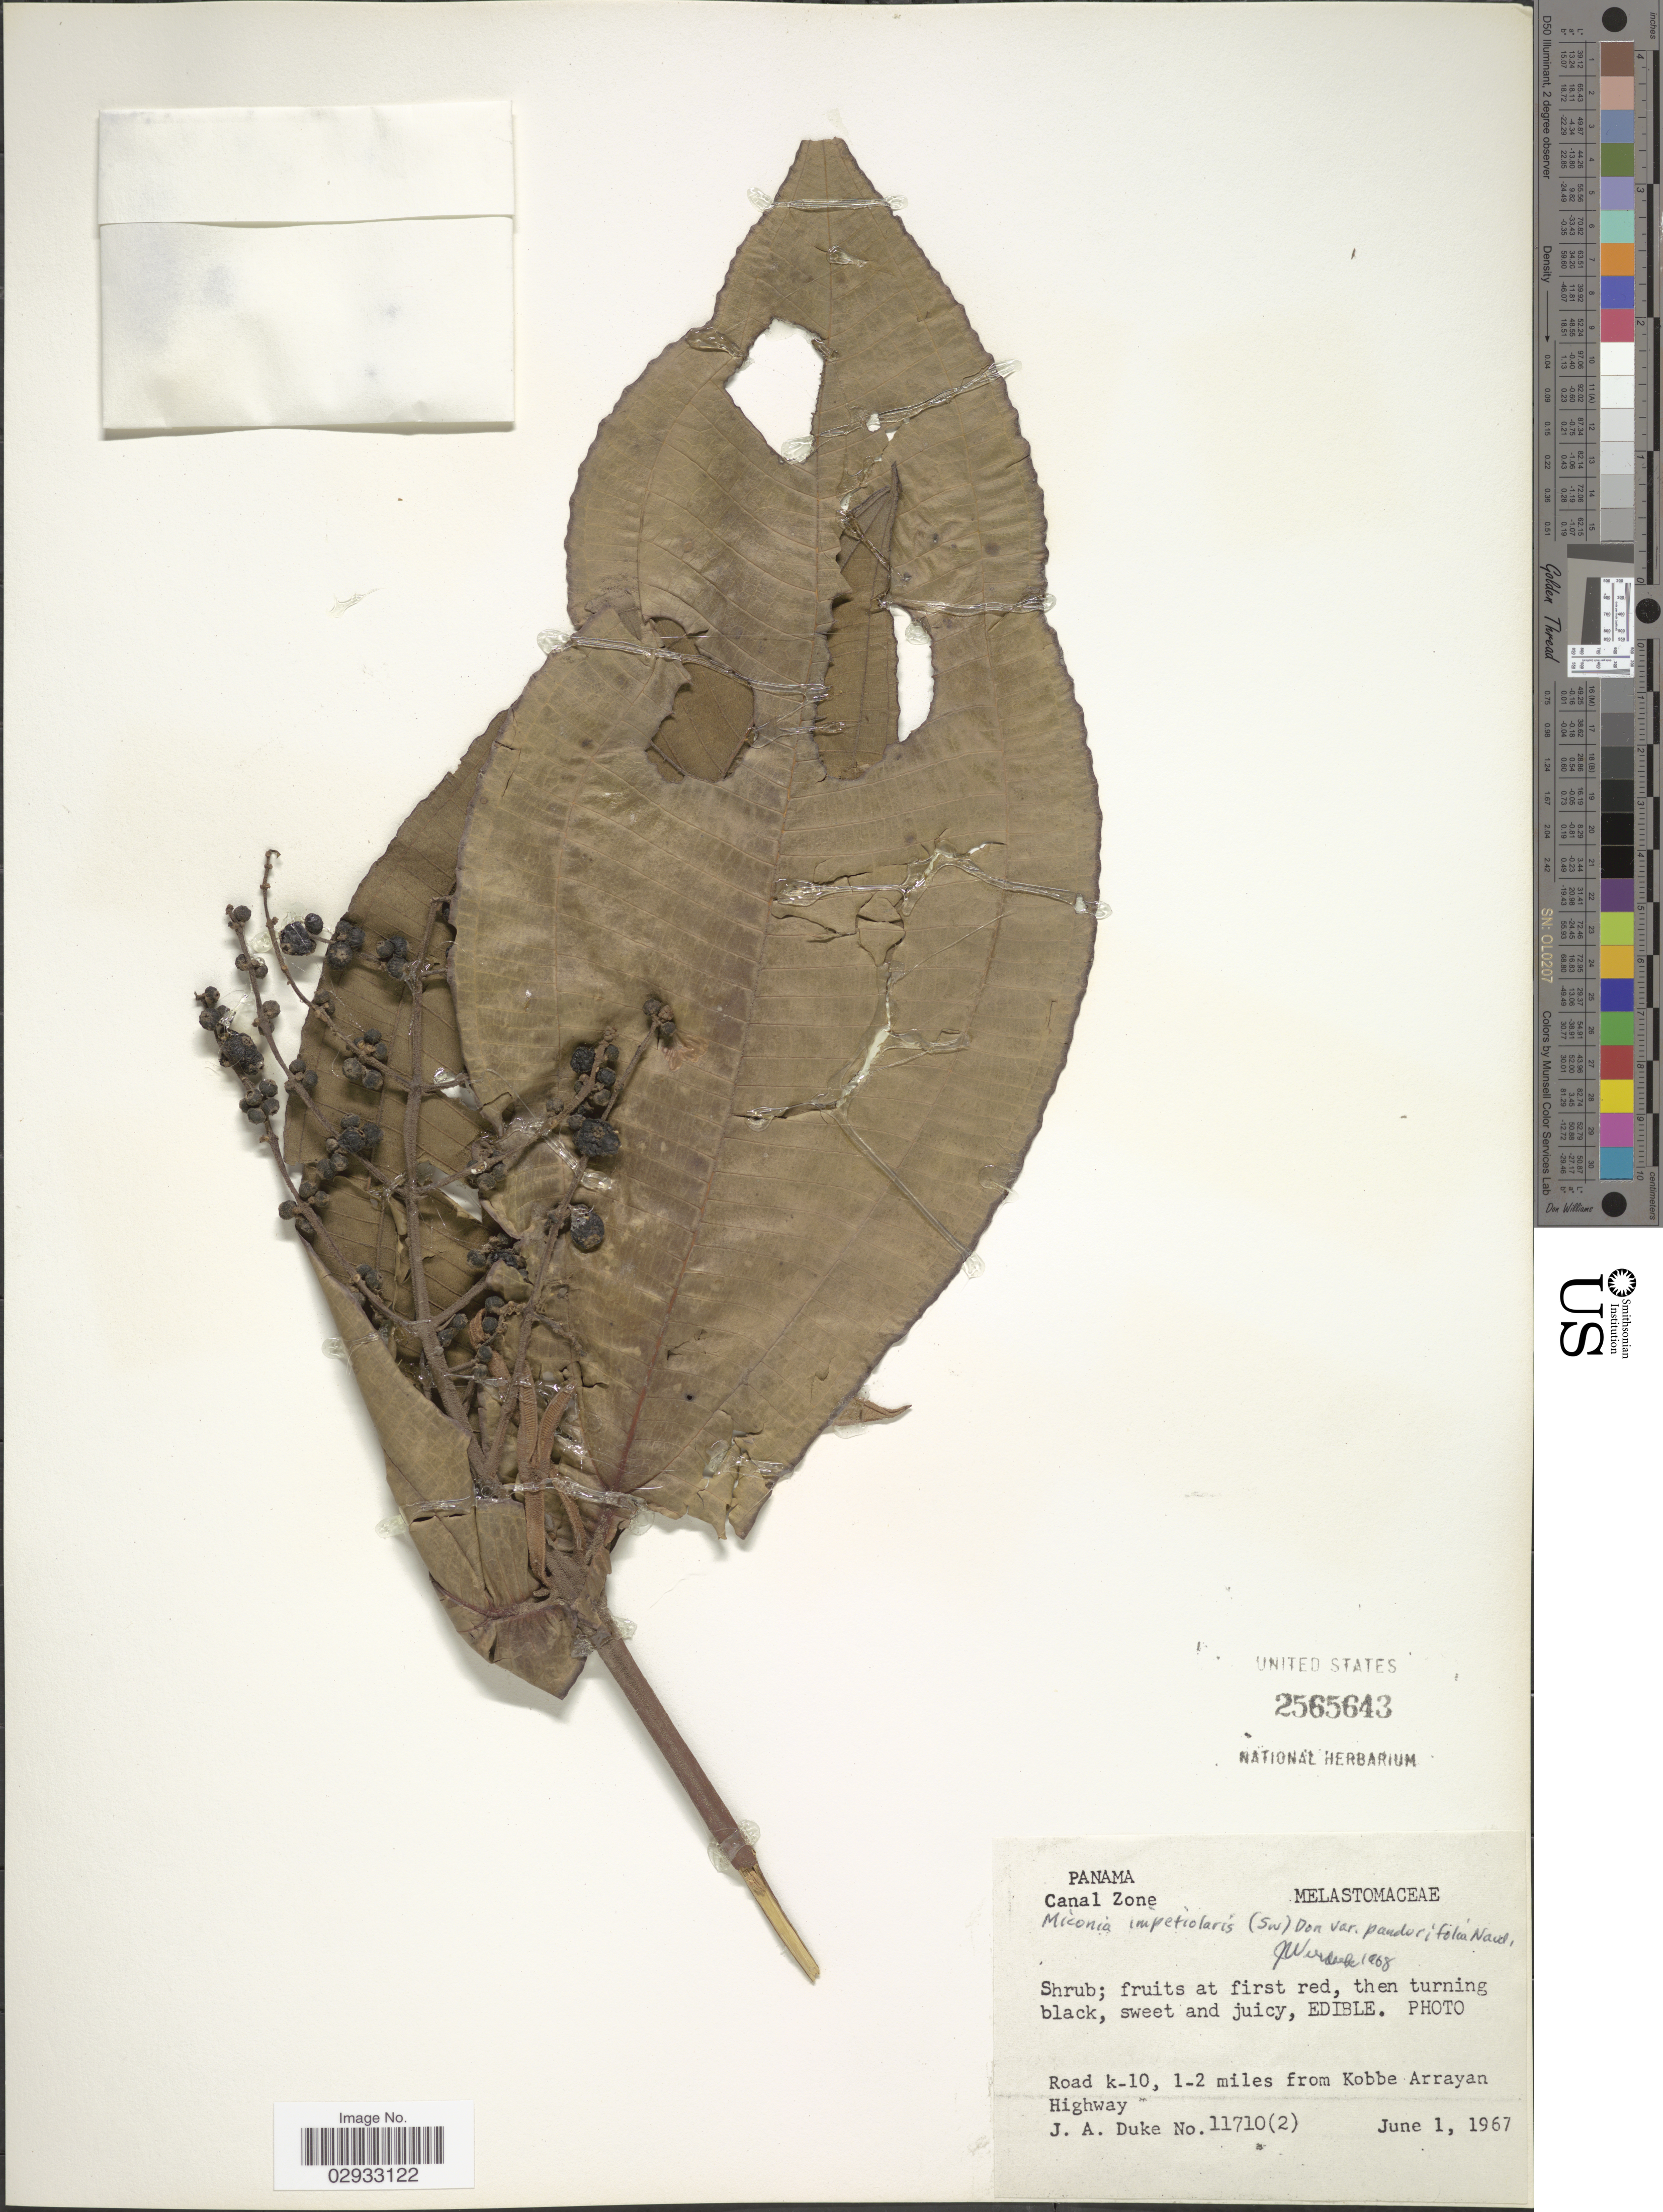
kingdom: Plantae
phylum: Tracheophyta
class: Magnoliopsida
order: Myrtales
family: Melastomataceae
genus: Miconia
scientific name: Miconia impetiolaris var. pandurifolia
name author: Naudin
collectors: J. A. Duke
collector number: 11710(2)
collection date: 1967-06-01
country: Panama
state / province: Colón / Panamá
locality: Canal Zone. Road k-10, 1-2 miles from Kobbe Arrayan Highway.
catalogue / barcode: US 2565643